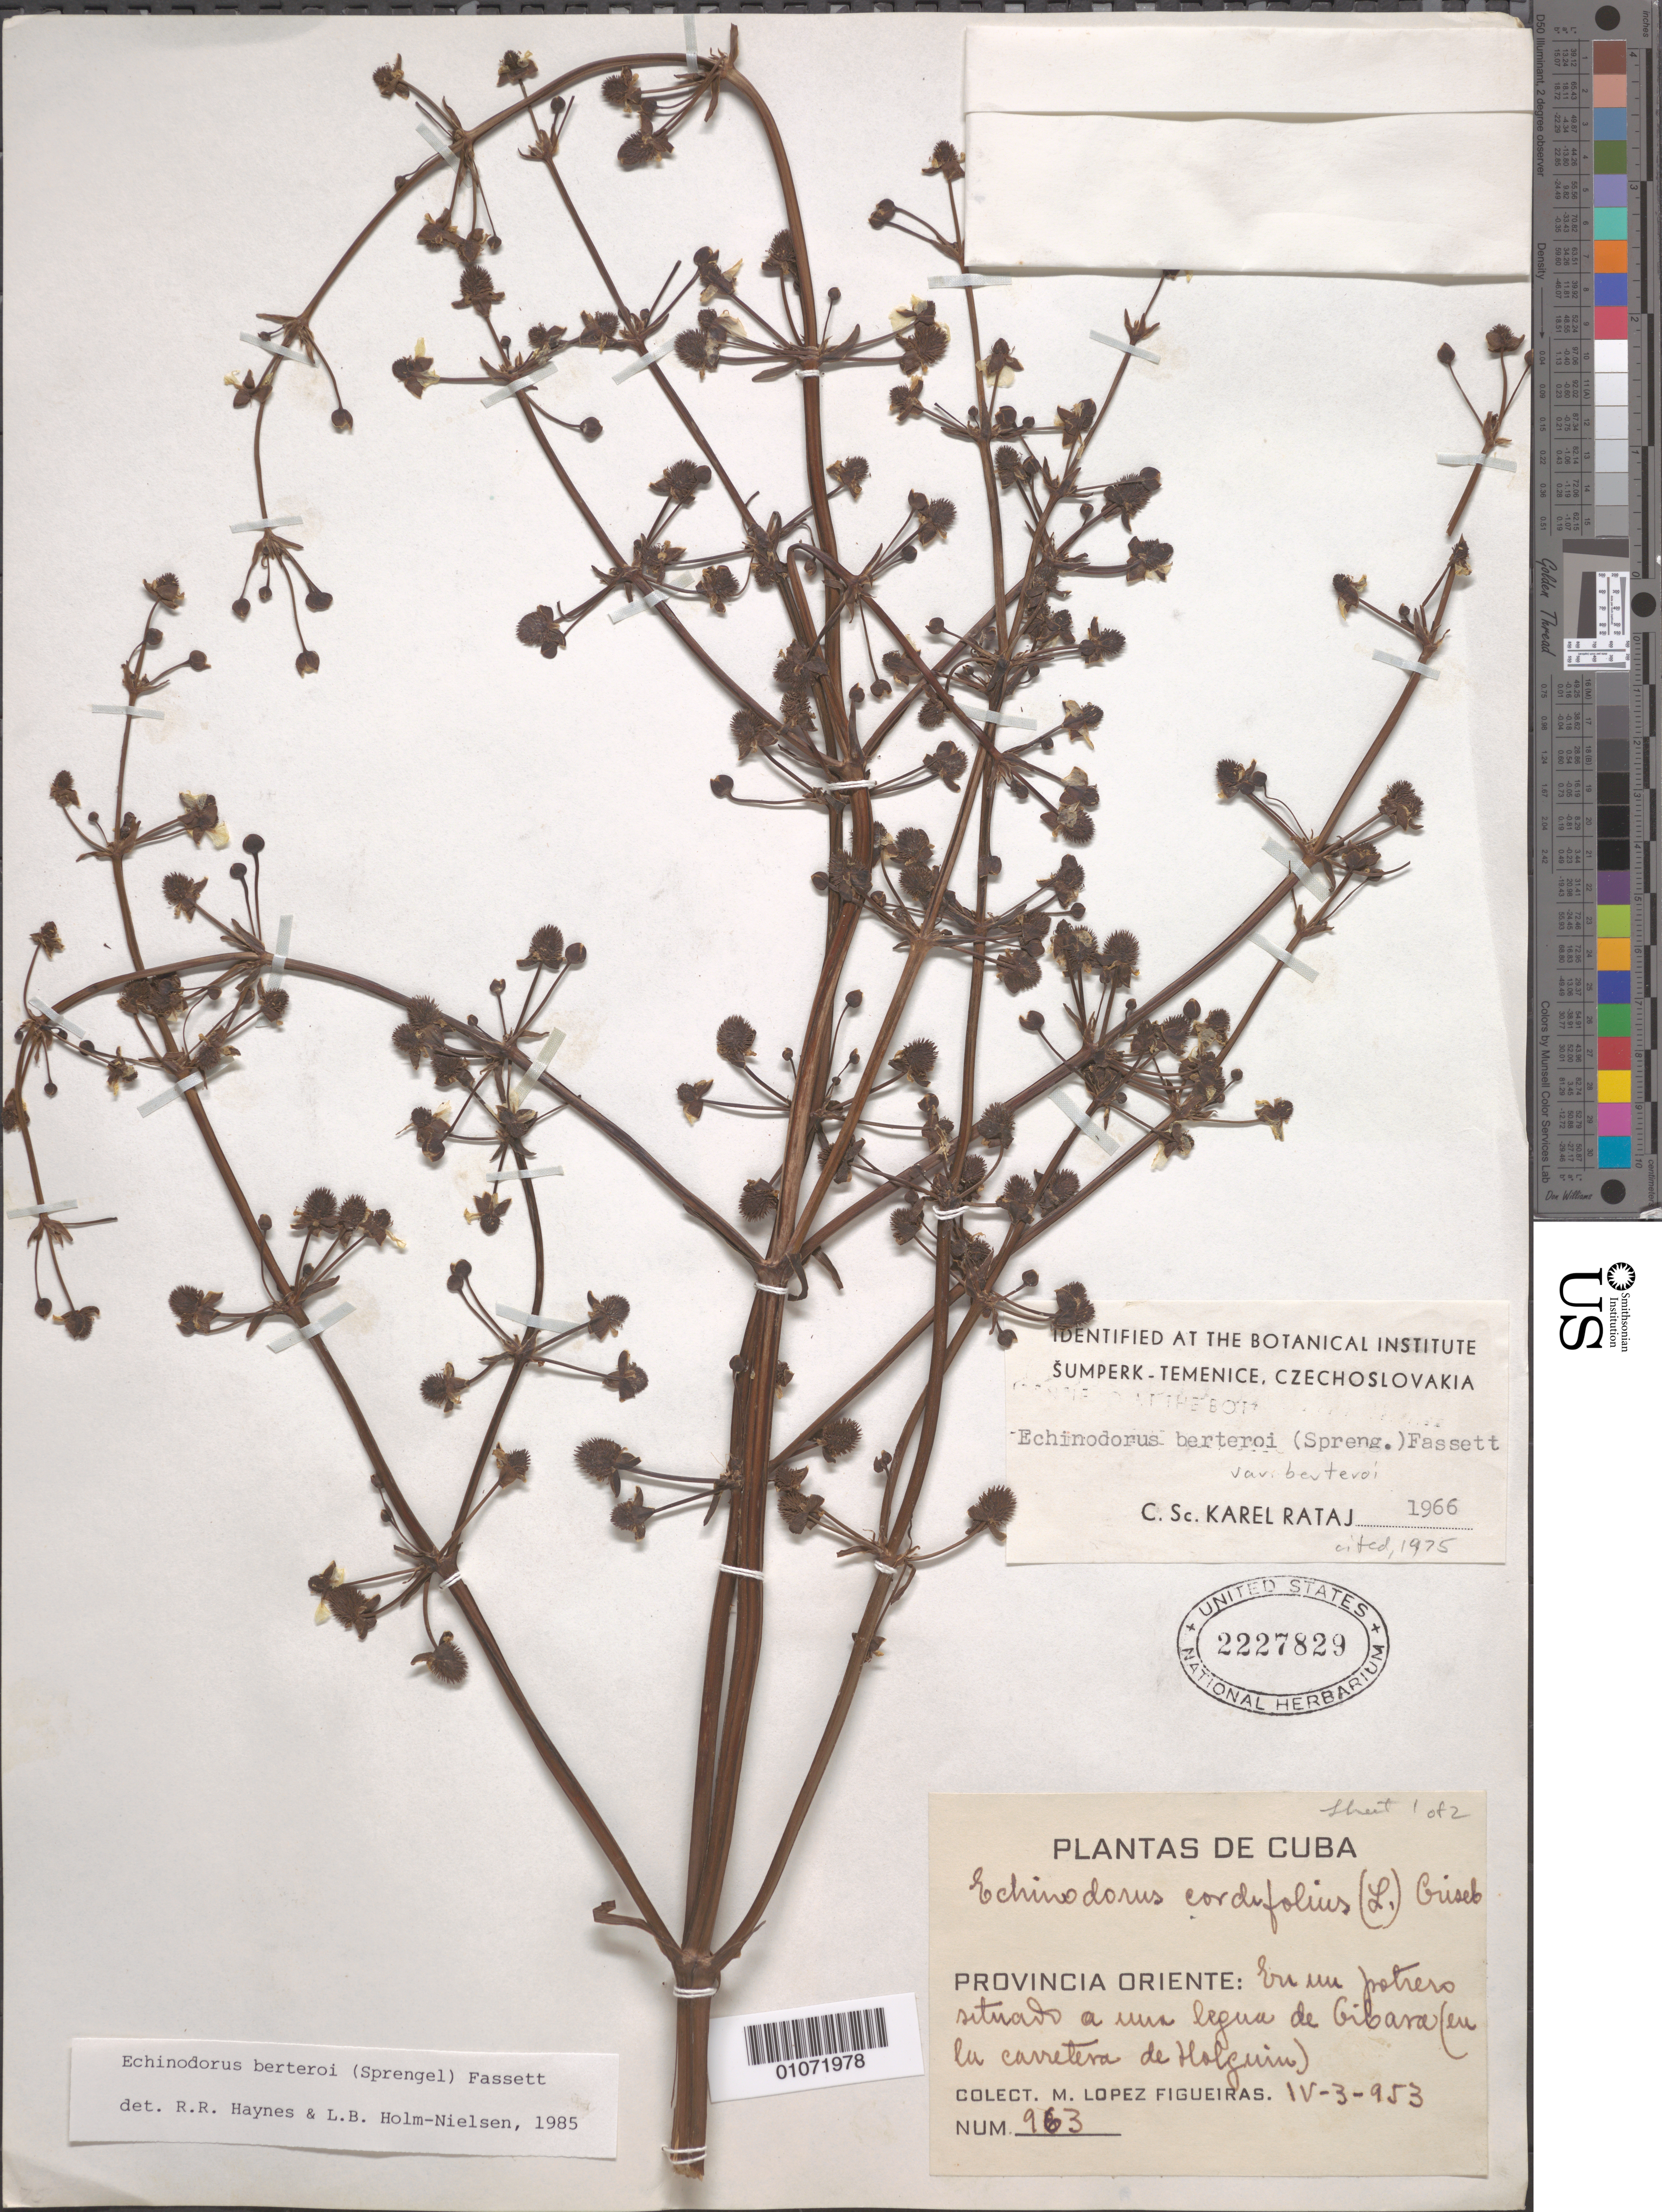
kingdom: Plantae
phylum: Tracheophyta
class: Liliopsida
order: Alismatales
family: Alismataceae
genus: Echinodorus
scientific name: Echinodorus berteroi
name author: (Spreng.) Fassett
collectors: M. López Figueiras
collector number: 963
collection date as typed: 03 Apr 1953 or 04 Mar 1953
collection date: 1953-03-04 or 1953-04-03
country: Cuba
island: Cuba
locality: Oriente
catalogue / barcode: US 2227829